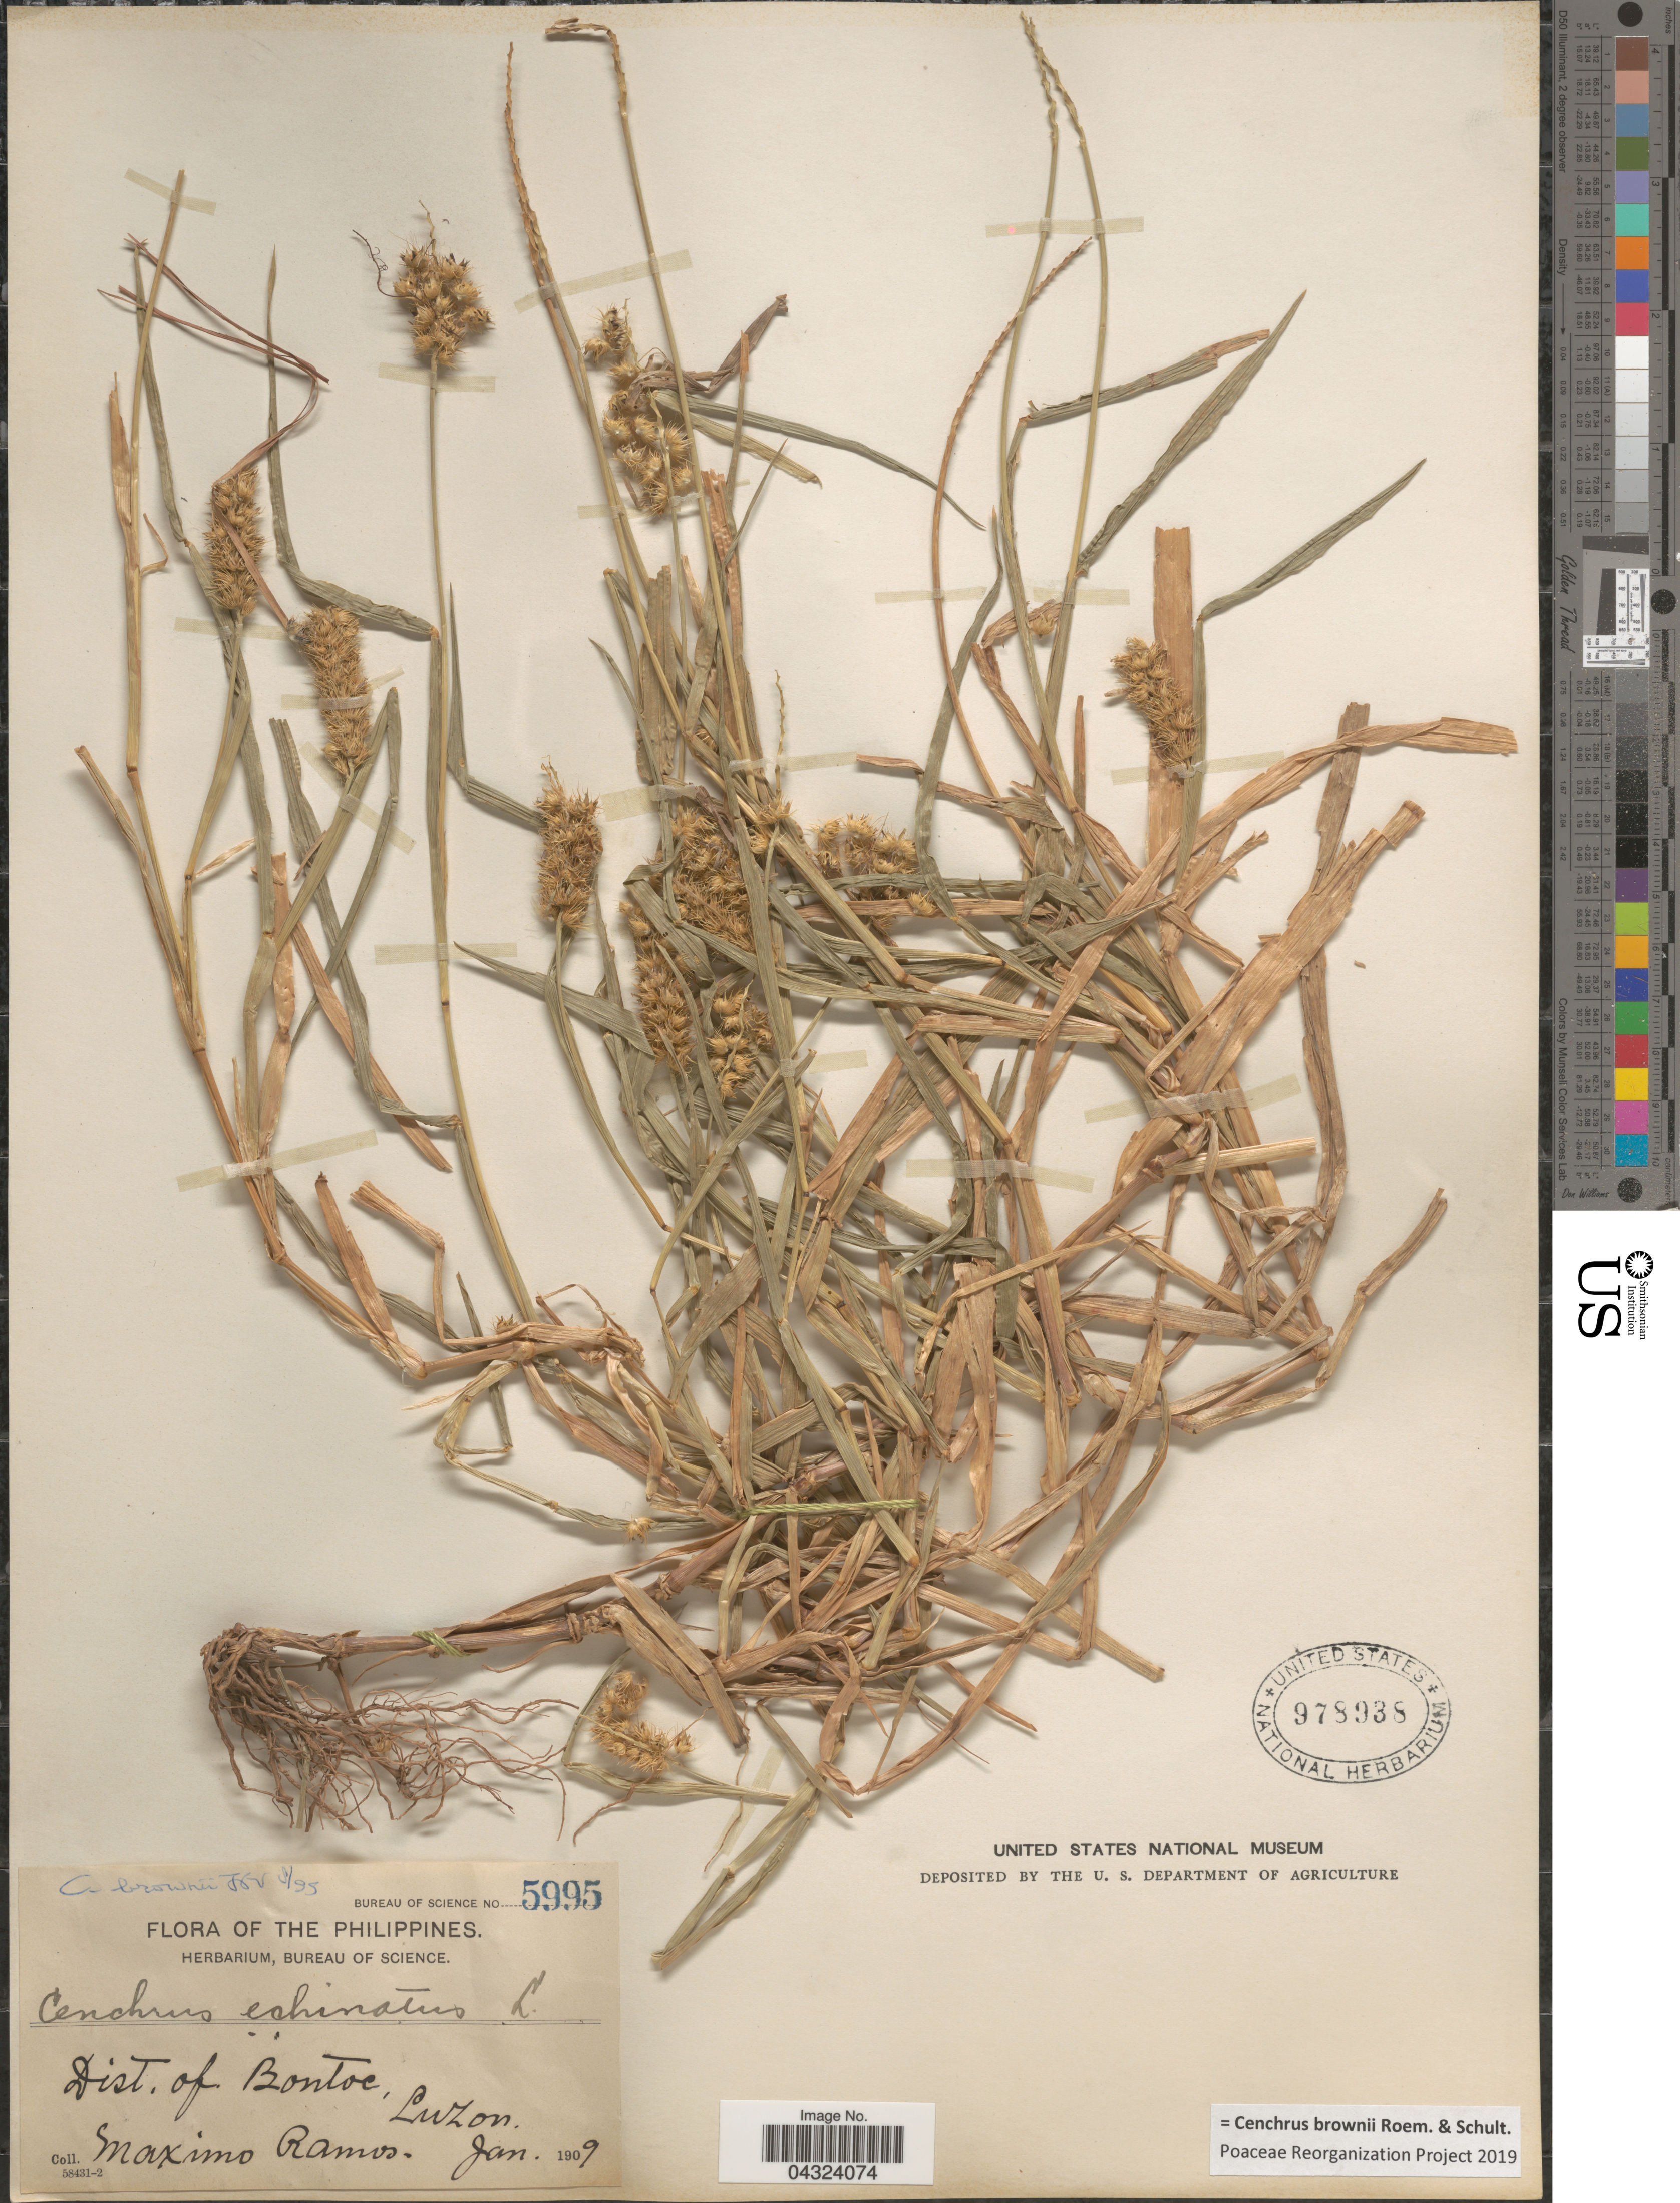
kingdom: Plantae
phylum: Tracheophyta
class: Liliopsida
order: Poales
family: Poaceae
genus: Cenchrus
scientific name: Cenchrus brownii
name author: Roem. & Schult.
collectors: M. Ramos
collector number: Bureau of Science 5995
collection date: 1909-01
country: Philippines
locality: Dist. of Bontoc, Luzon.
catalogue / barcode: US 978938